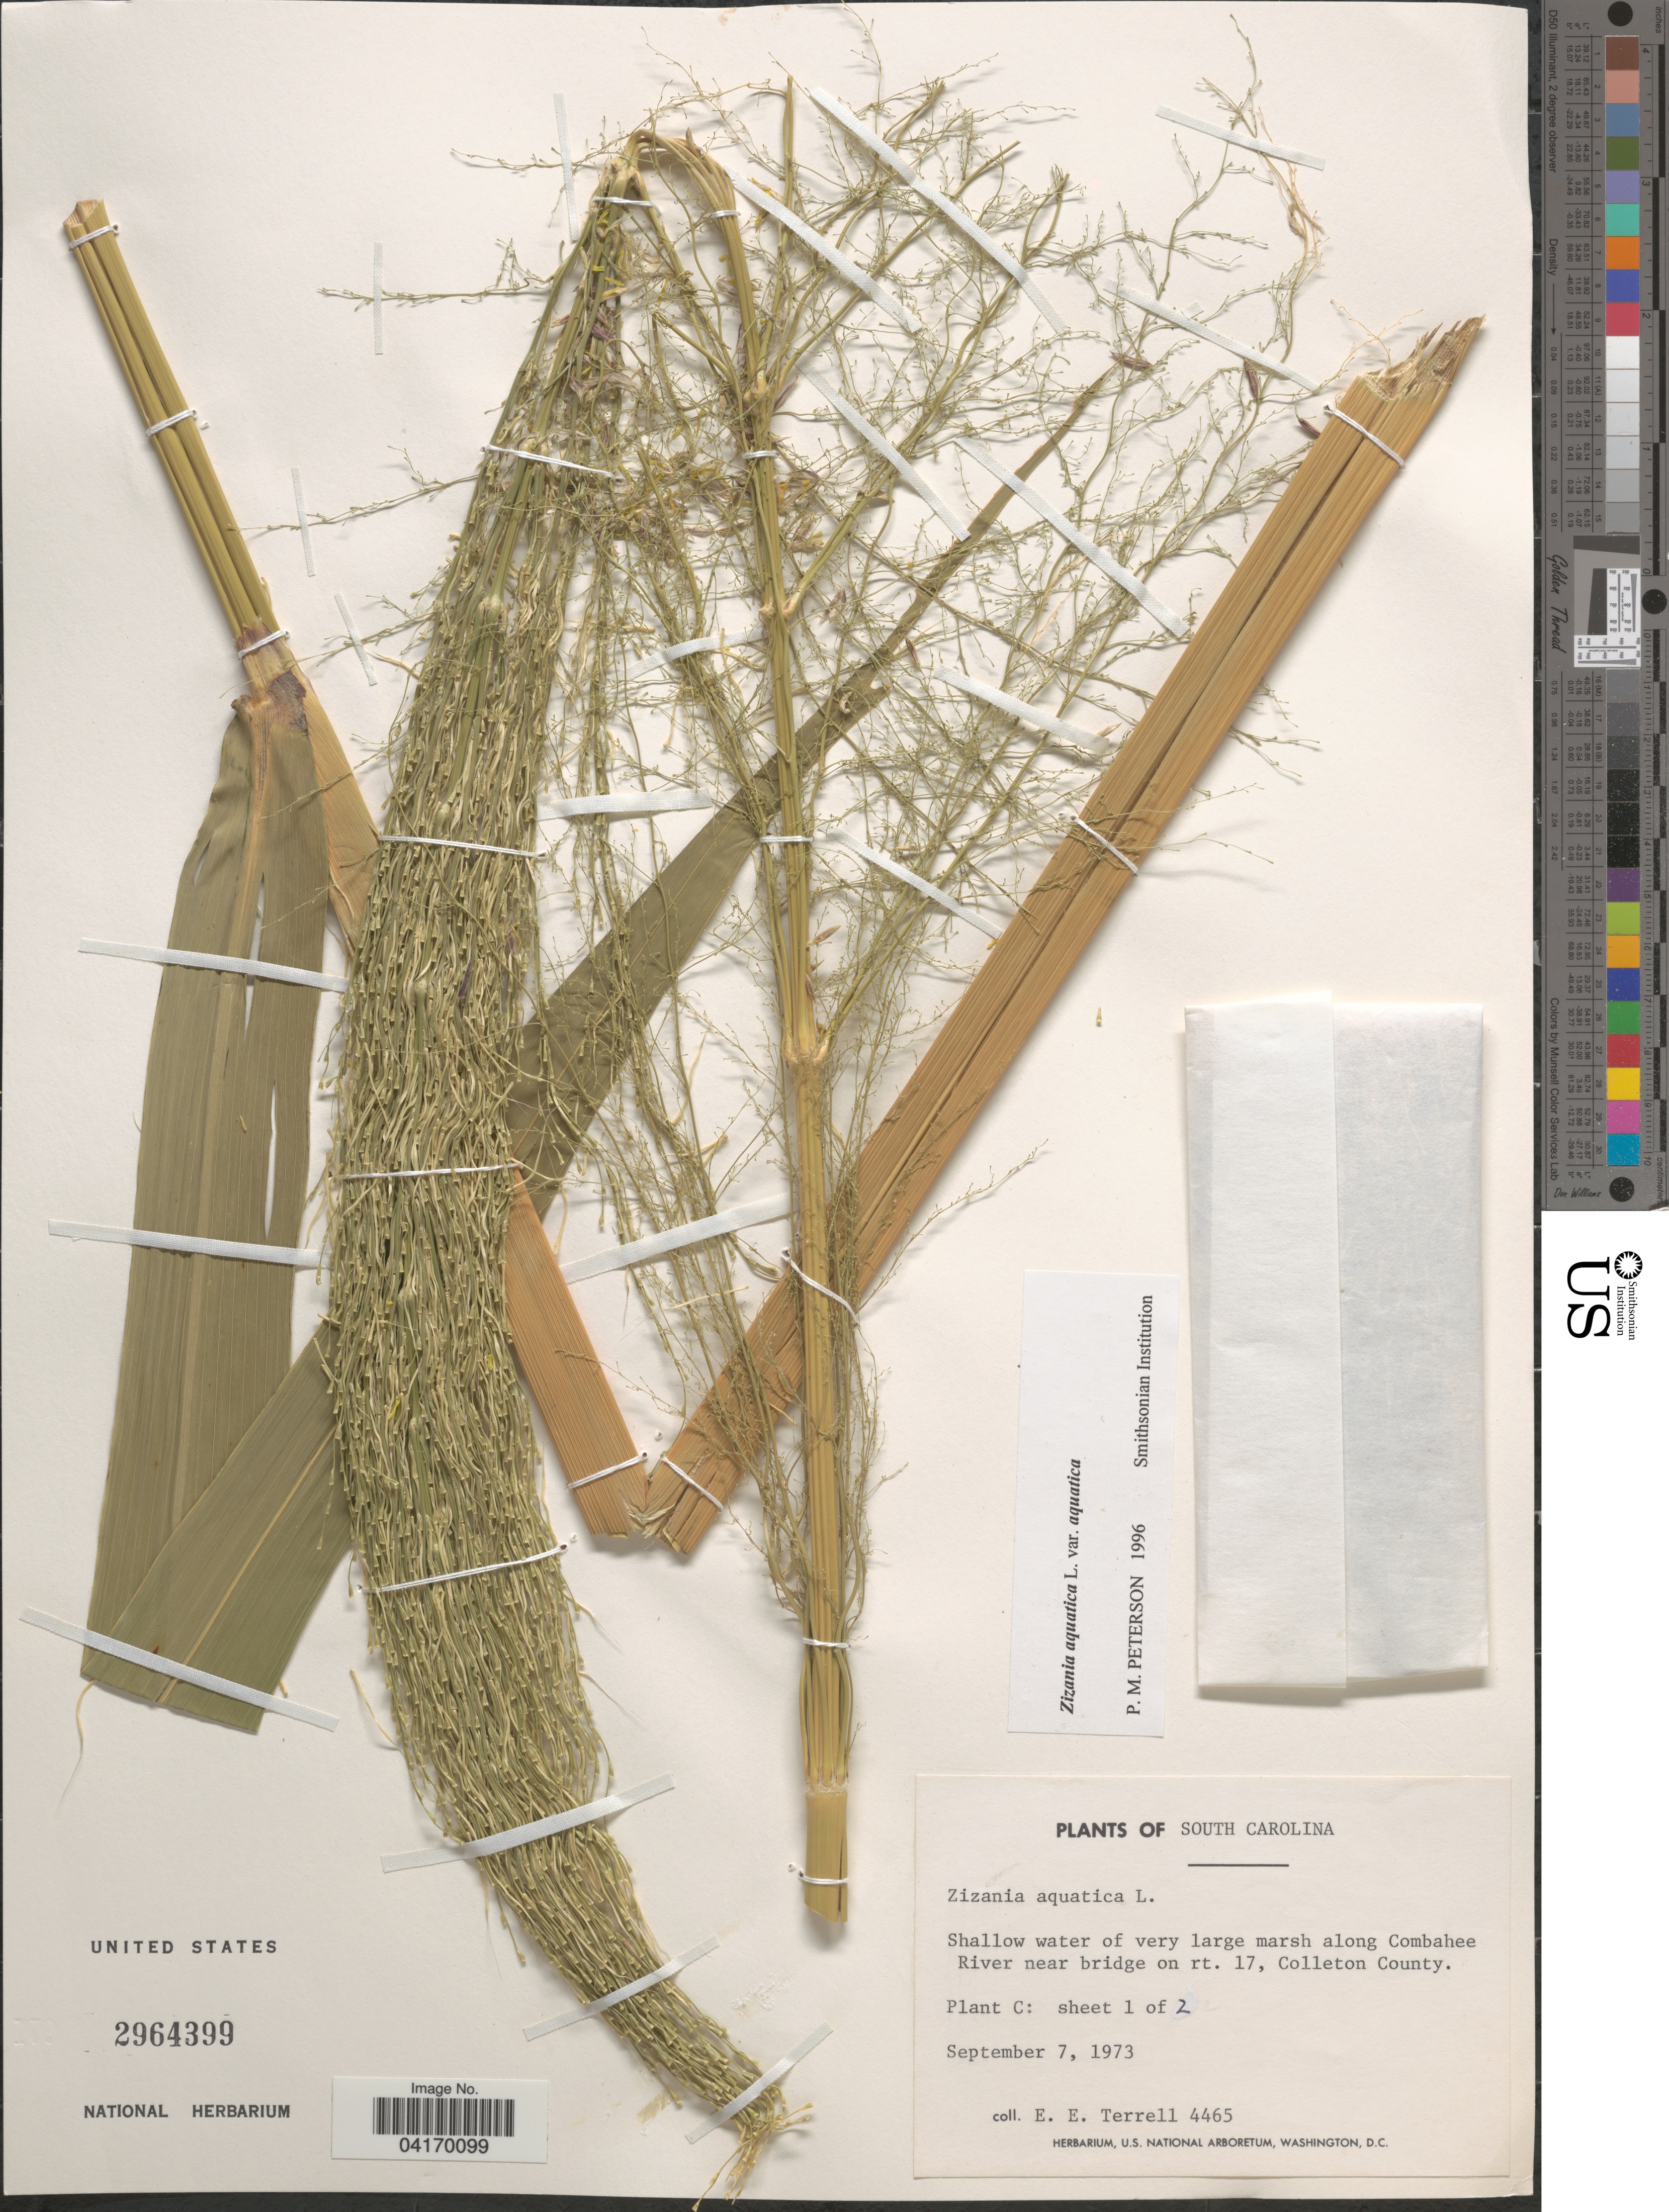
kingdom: Plantae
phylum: Tracheophyta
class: Liliopsida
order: Poales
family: Poaceae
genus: Zizania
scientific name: Zizania aquatica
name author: L.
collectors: E. E. Terrell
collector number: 4465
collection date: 1973-09-07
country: United States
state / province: South Carolina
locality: Shallow water of very large marsh along Combahee River near bridge on rt. 17, Colleton County.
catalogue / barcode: US 2964399